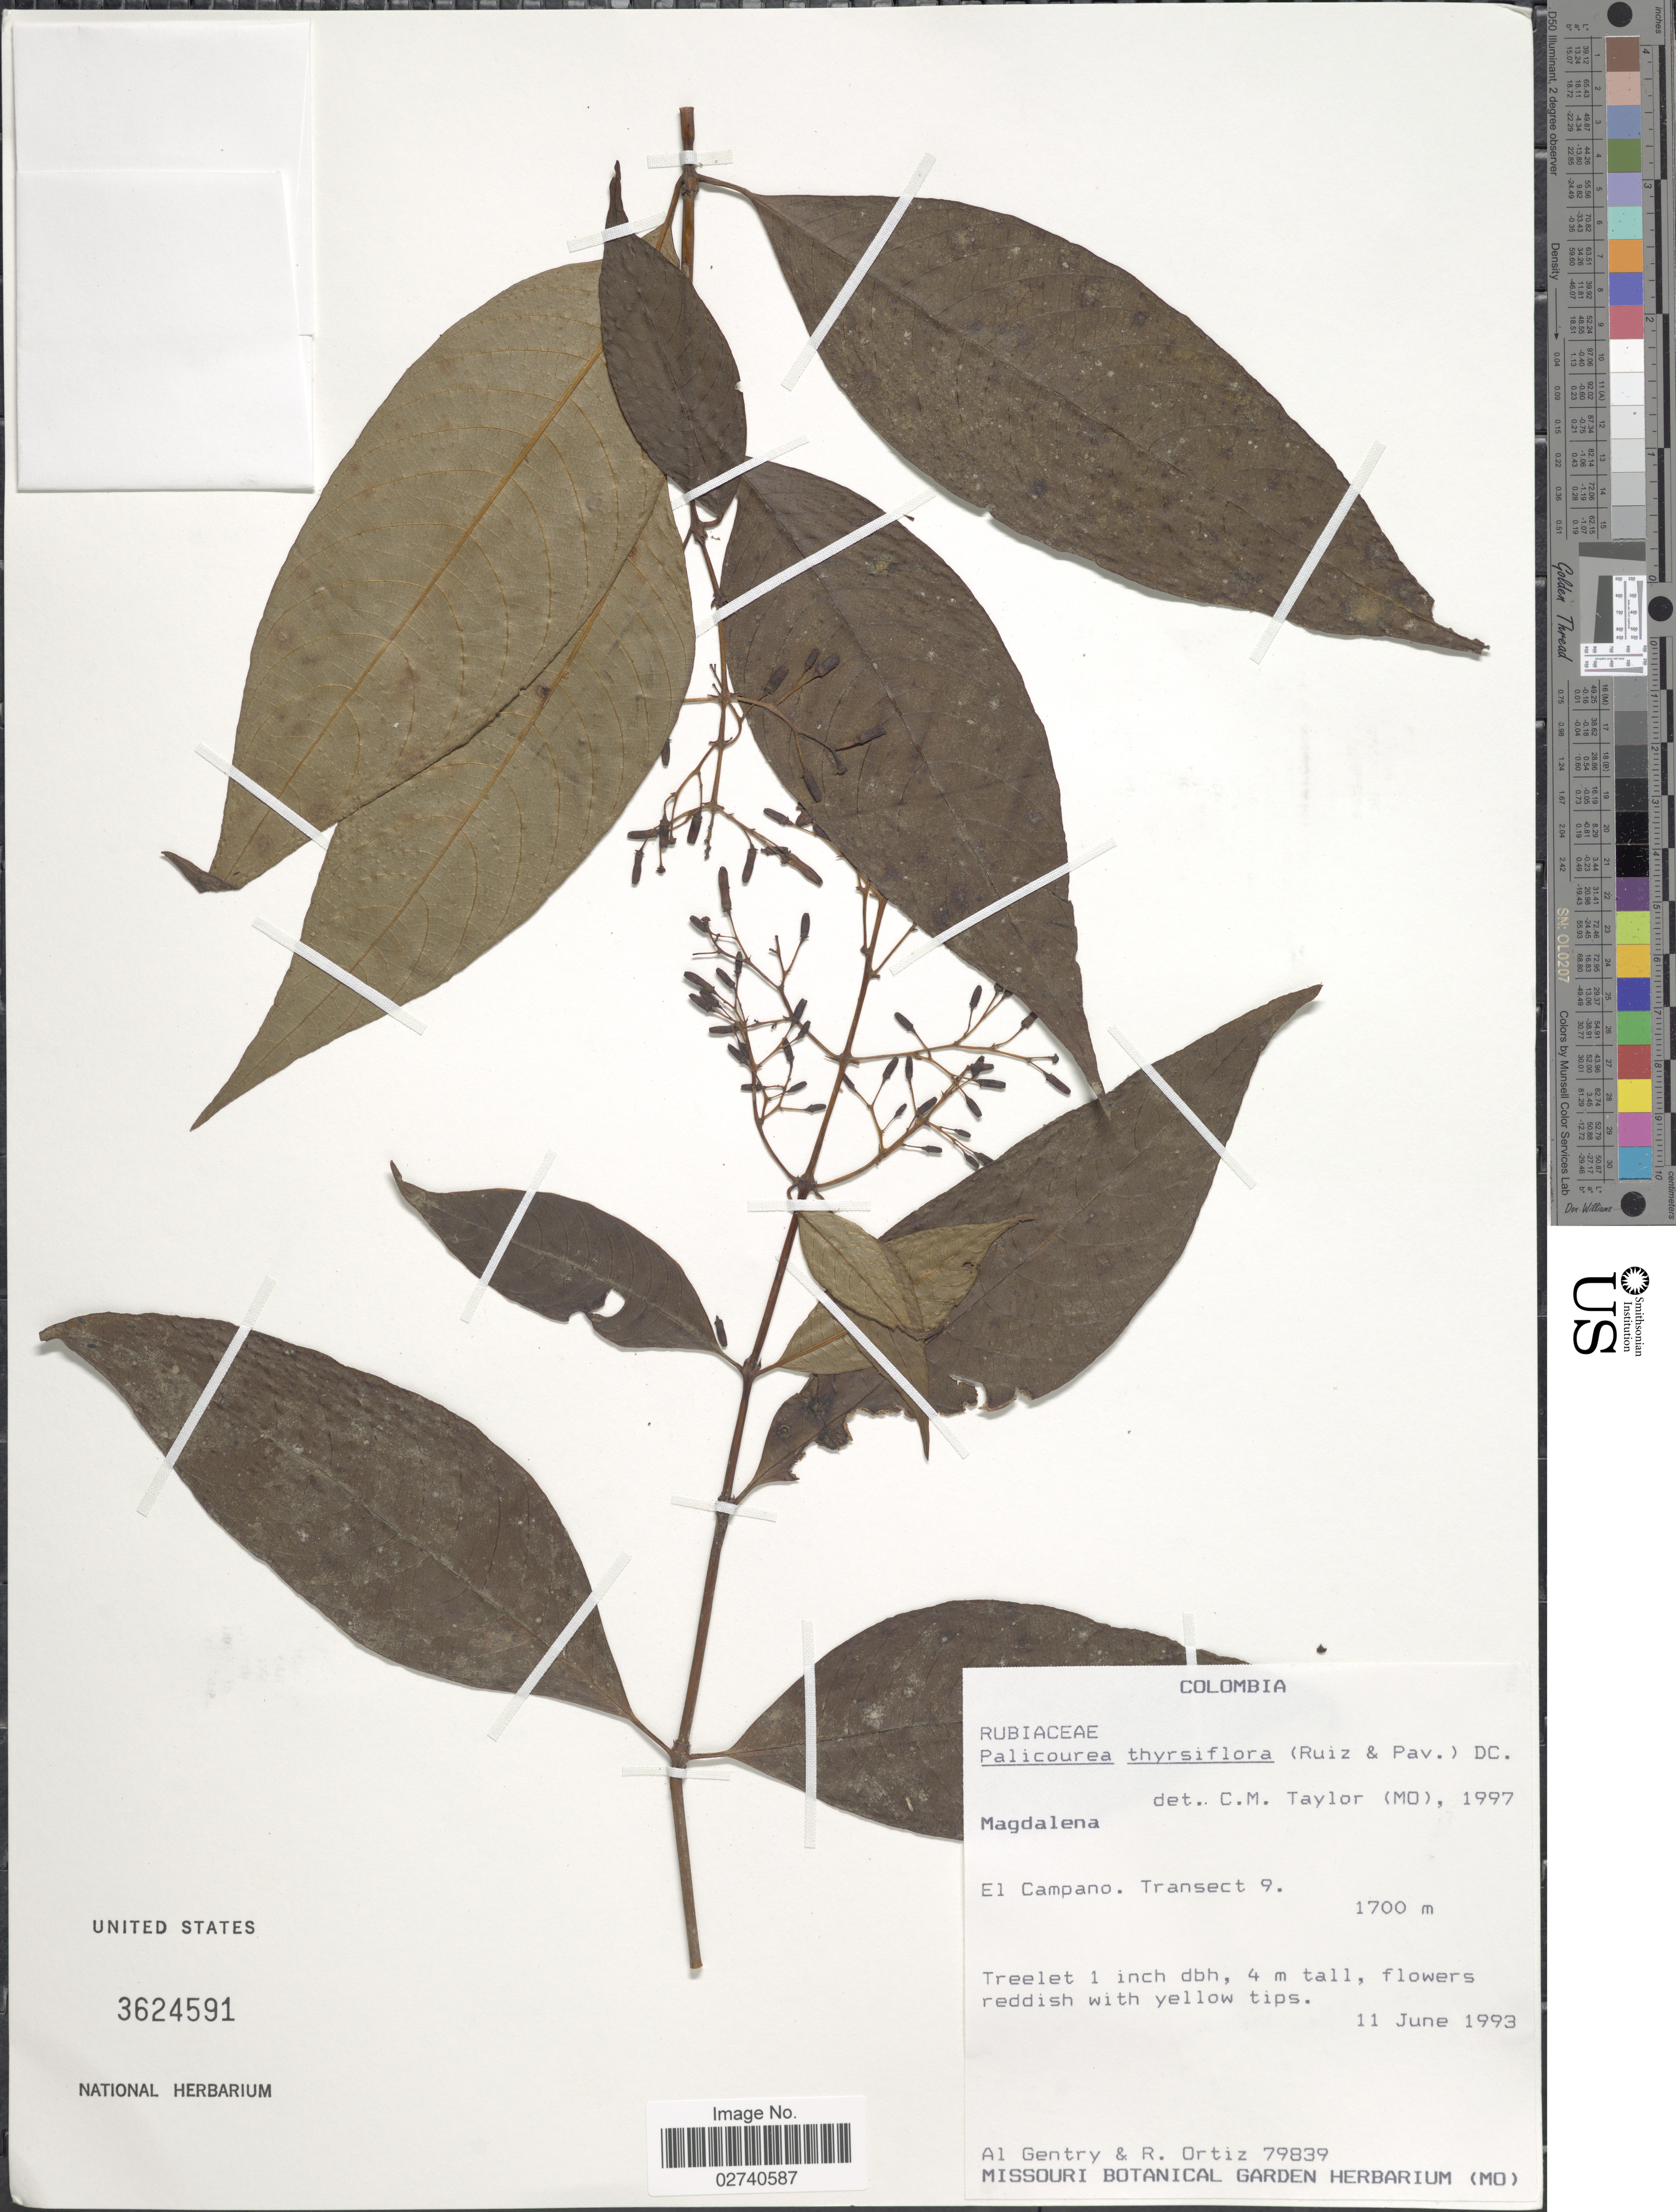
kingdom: Plantae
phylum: Tracheophyta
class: Magnoliopsida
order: Gentianales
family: Rubiaceae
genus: Palicourea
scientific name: Palicourea thyrsiflora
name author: (Ruiz & Pav.) DC.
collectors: A. H. Gentry & R. Ortiz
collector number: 79839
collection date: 1993-06-11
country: Colombia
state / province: Magdalena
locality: El Campano. Transect 9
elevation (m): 1700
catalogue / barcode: US 3624591